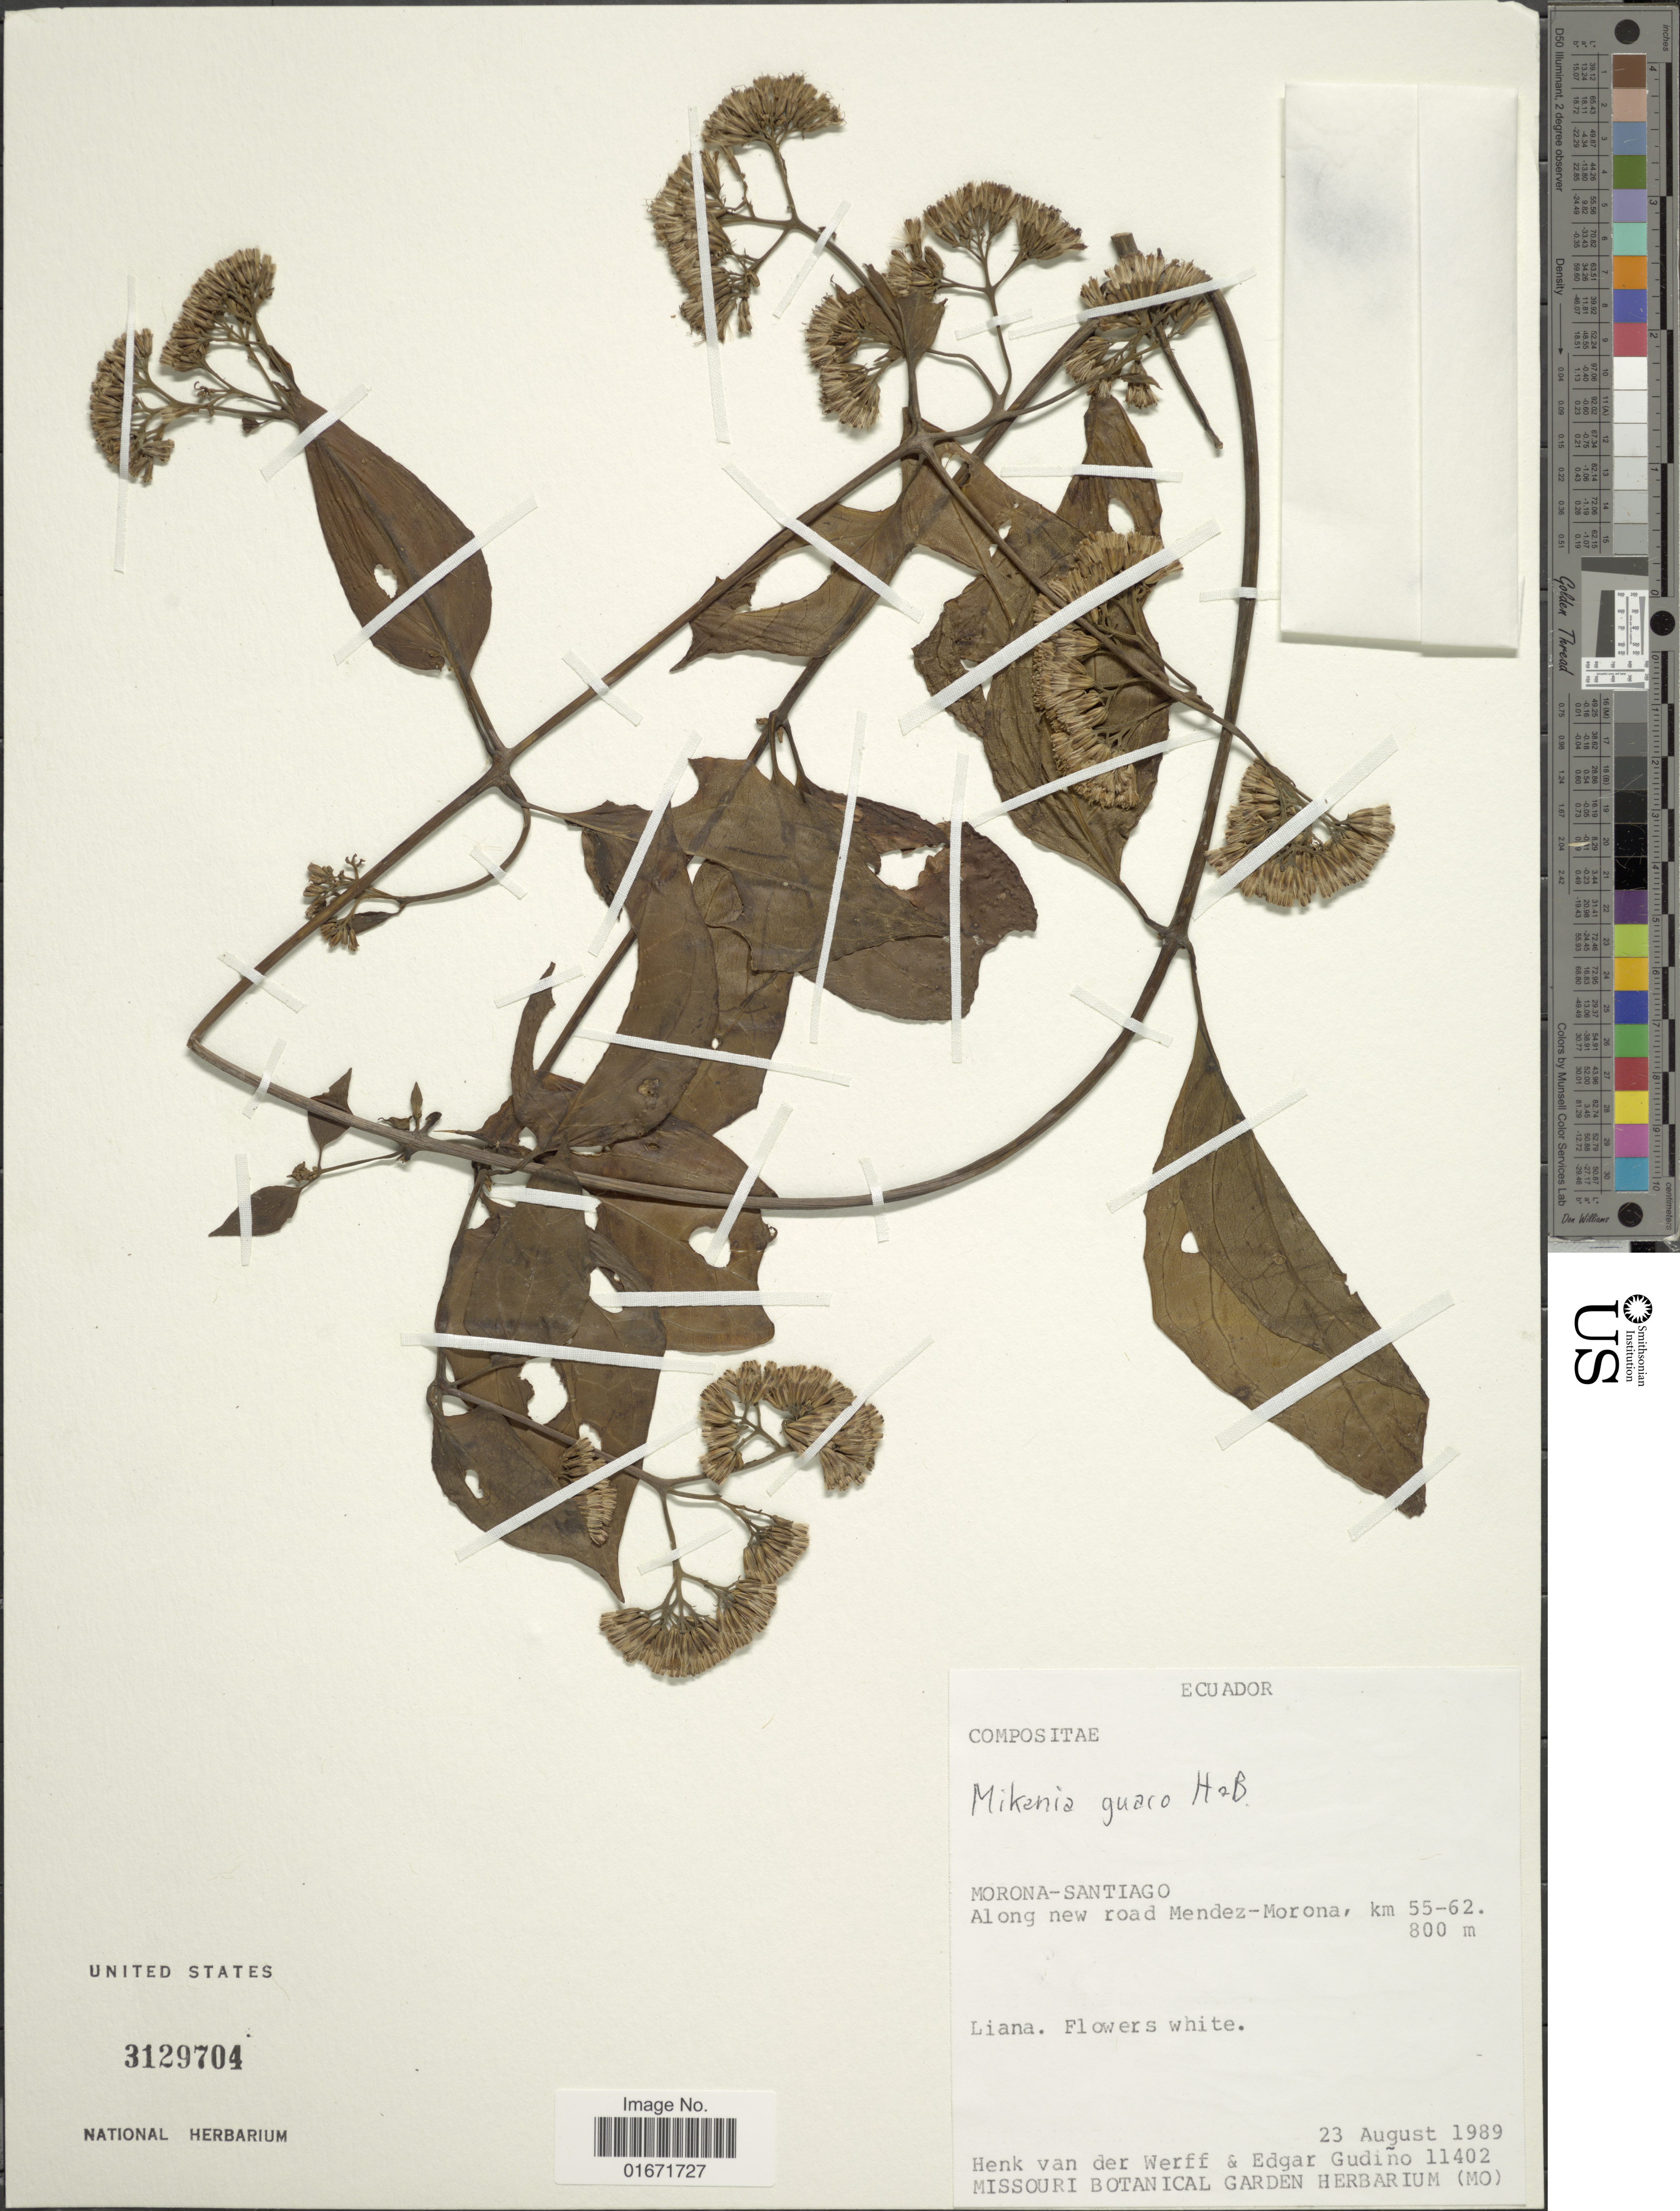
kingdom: Plantae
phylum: Tracheophyta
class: Magnoliopsida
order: Asterales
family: Asteraceae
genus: Mikania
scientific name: Mikania guaco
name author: Humb. & Bonpl.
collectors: H. van der Werff & E. Gudiño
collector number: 11402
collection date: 1989-08-23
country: Ecuador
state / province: Morona-Santiago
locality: Morona-Santiago. Along new road Mendez-Morona, km 55-62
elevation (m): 800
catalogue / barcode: US 3129704